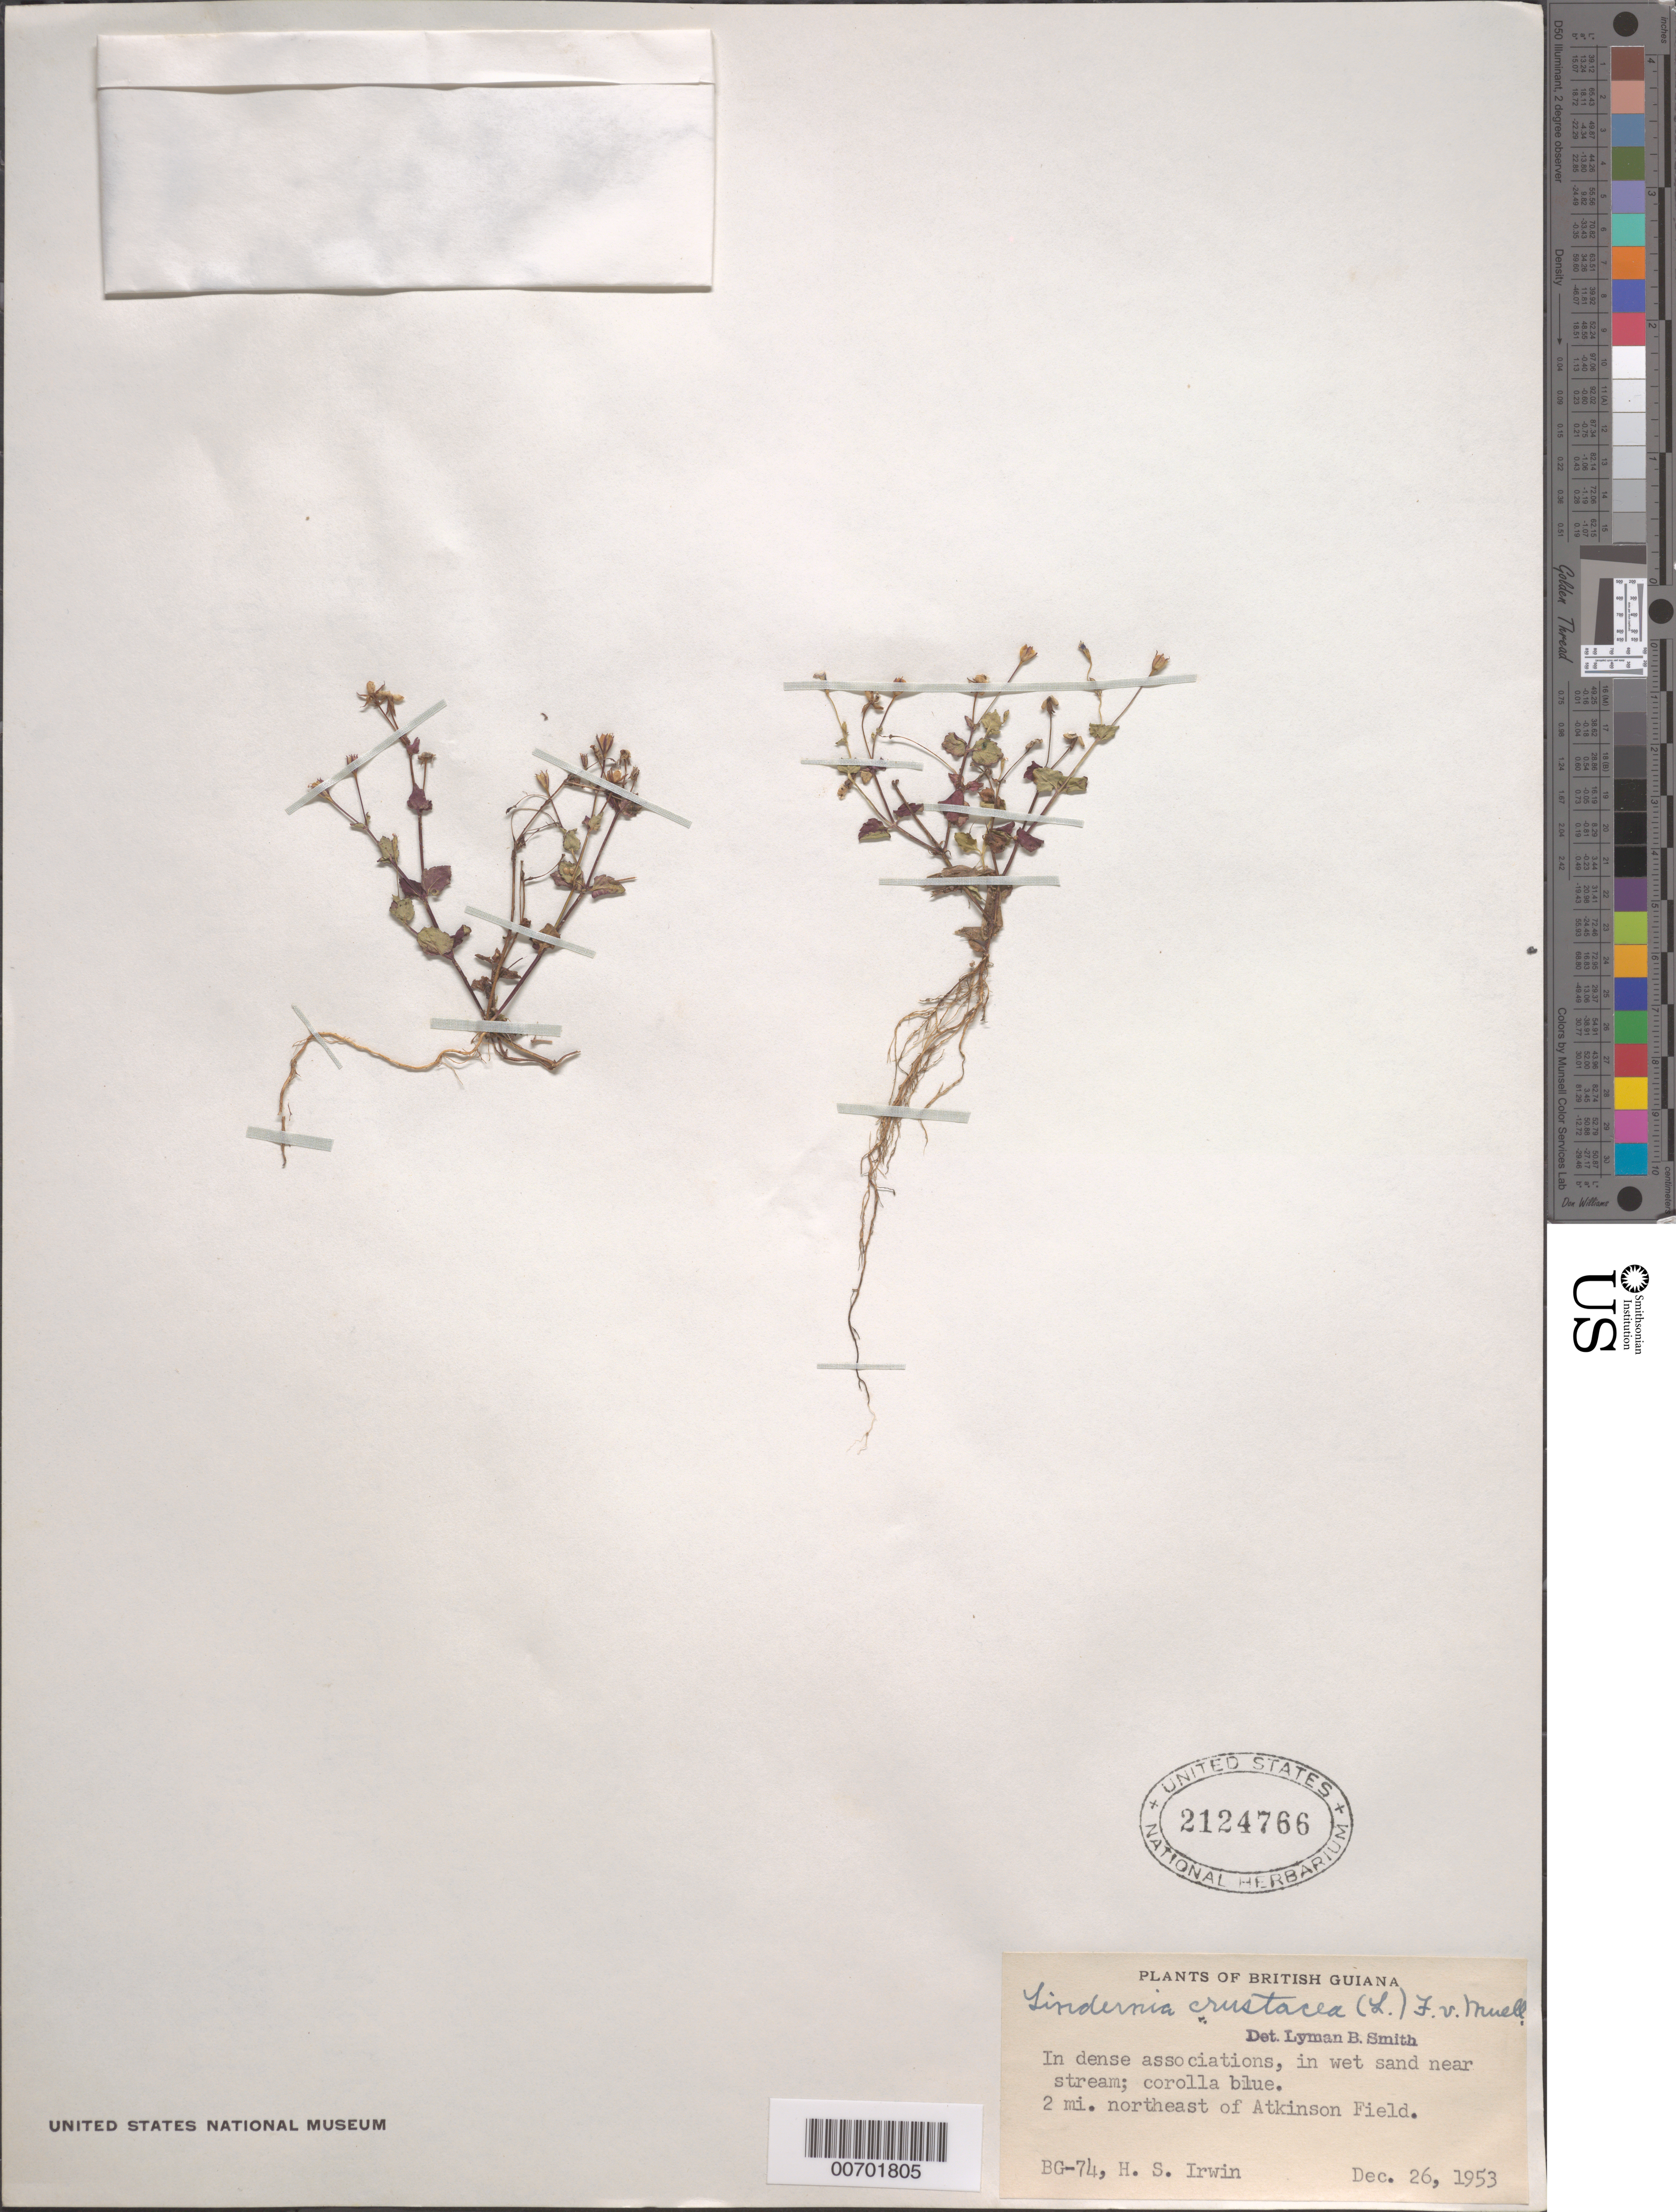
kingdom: Plantae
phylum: Tracheophyta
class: Magnoliopsida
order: Lamiales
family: Linderniaceae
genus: Lindernia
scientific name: Lindernia crustacea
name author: (L.) F. Muell.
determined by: Qualls, D. A.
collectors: H. Irwin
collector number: BG 74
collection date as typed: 26-Dec-53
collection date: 1953-12-26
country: Guyana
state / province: Demerara-Mahaica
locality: Atkinson Field, 2 mi. NE of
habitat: In dense associations, in wet sand near stream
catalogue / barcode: US 2124766